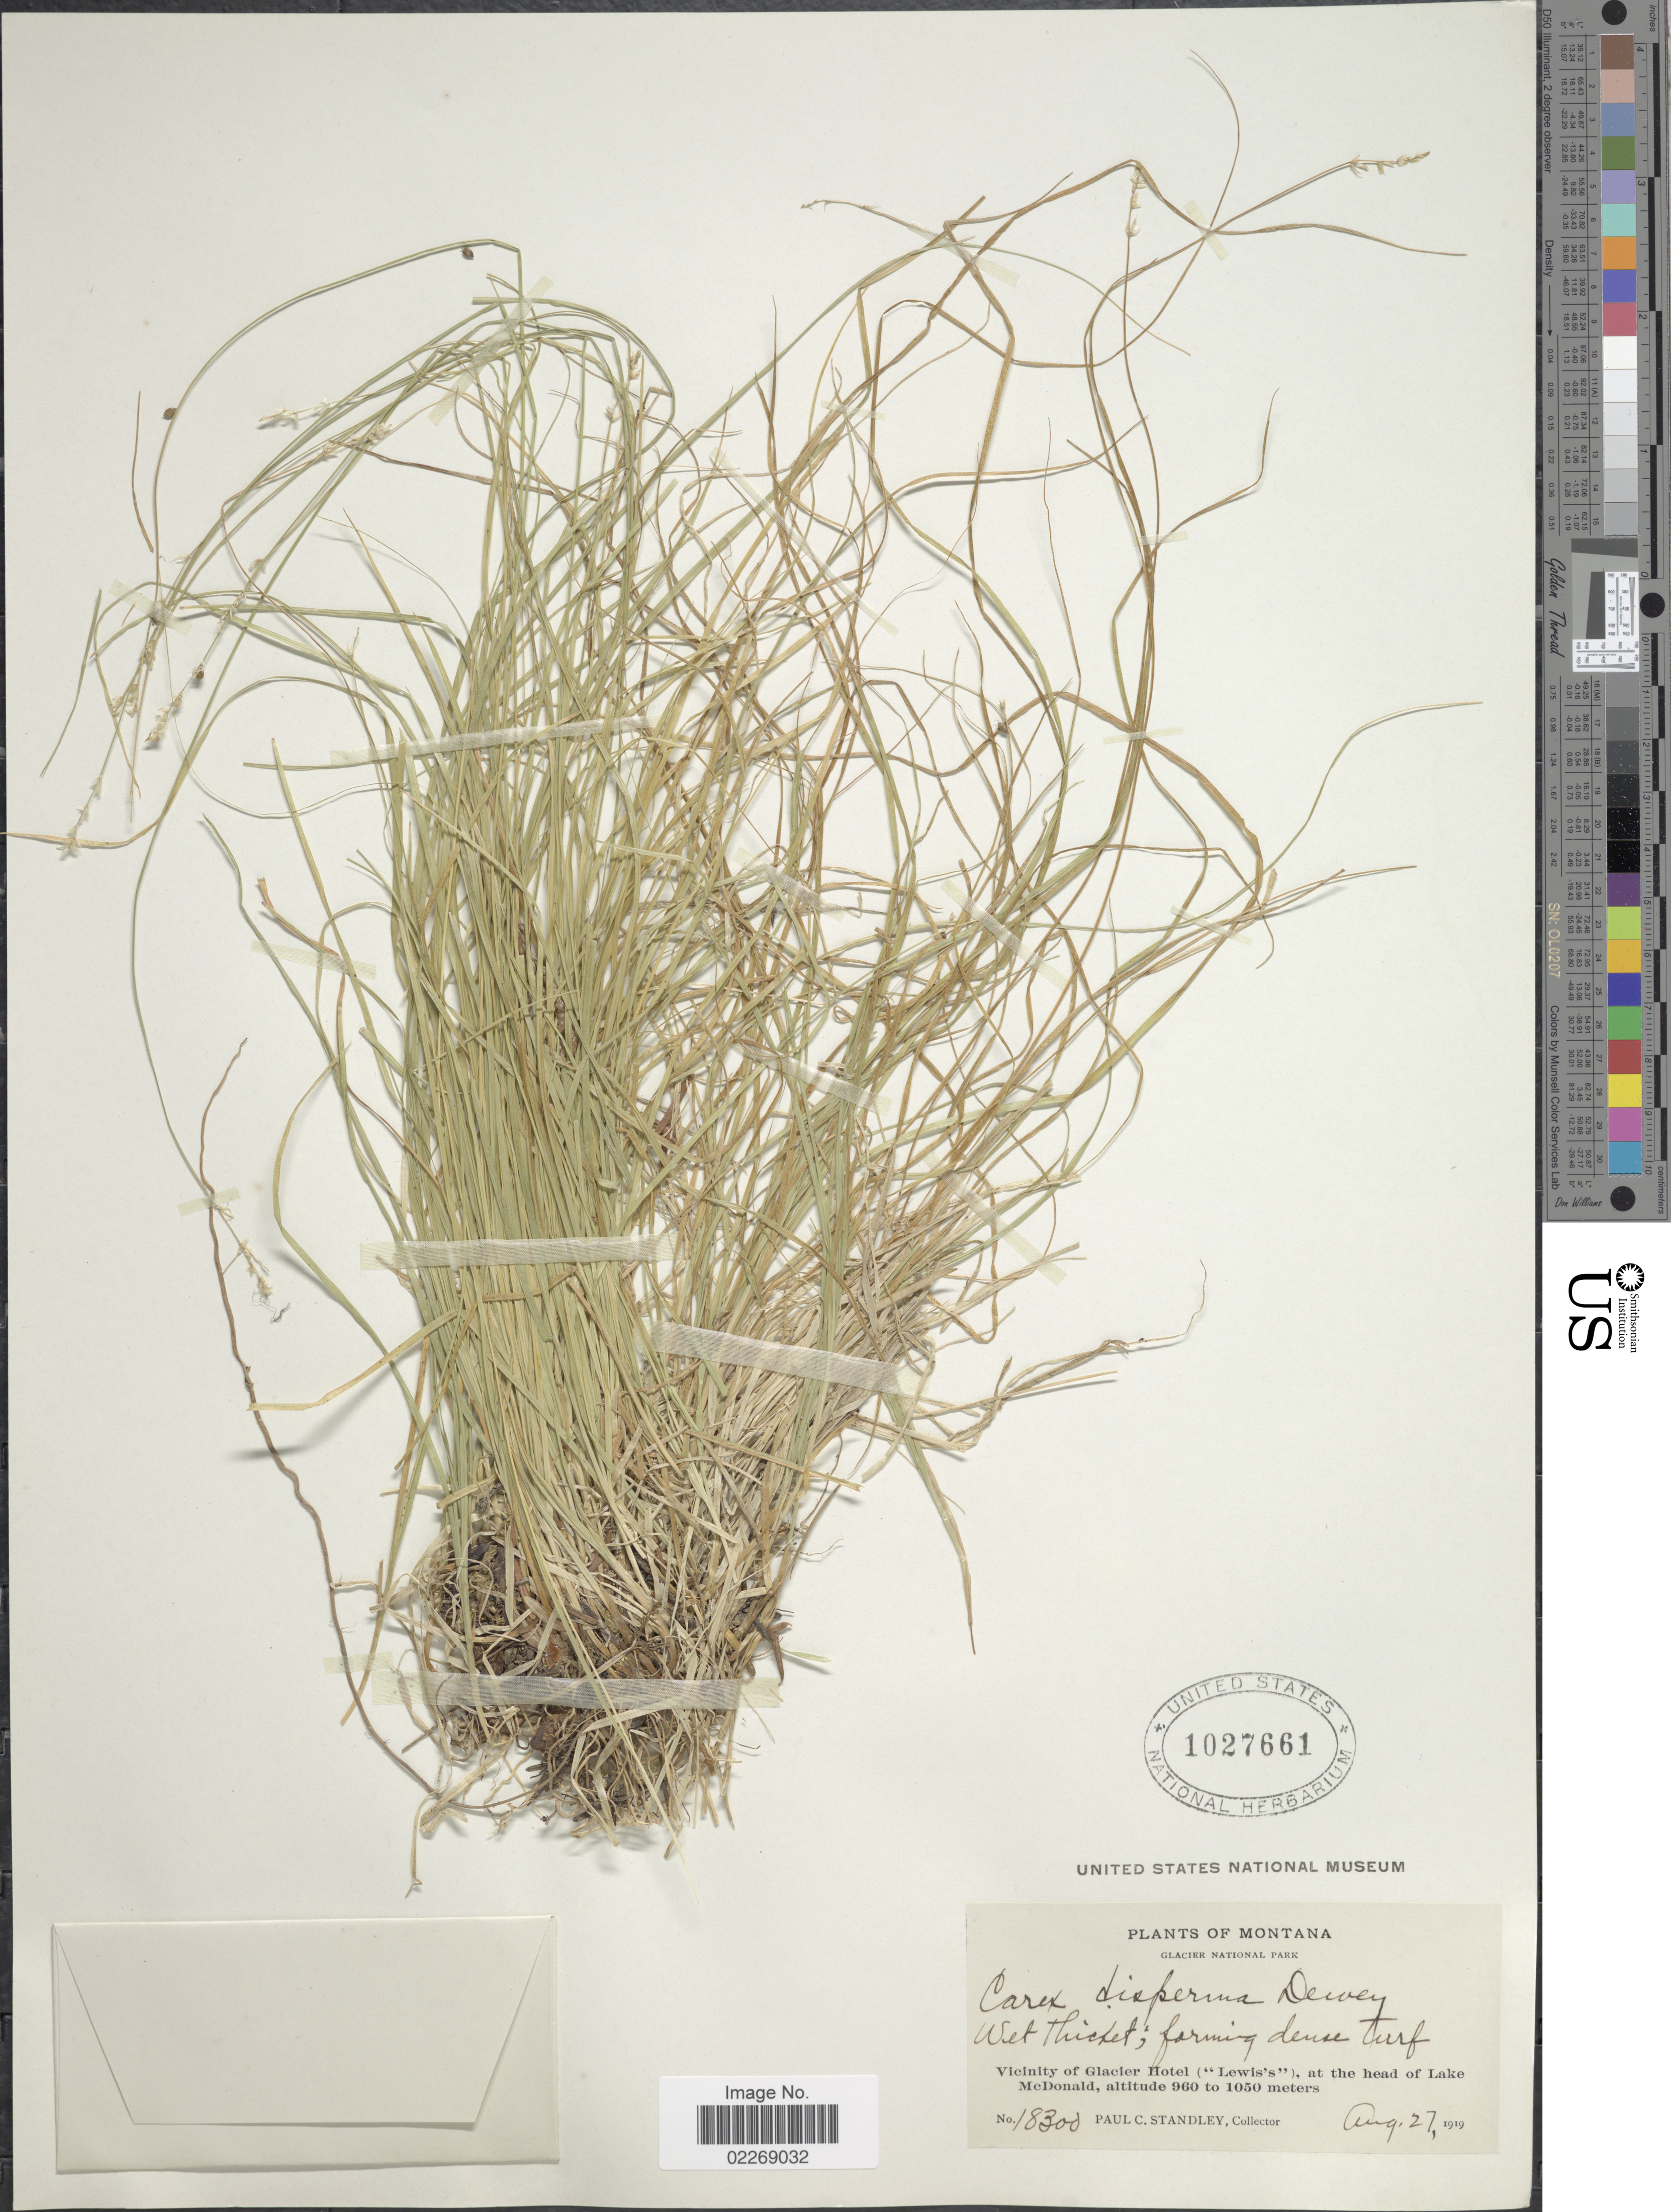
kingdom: Plantae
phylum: Tracheophyta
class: Liliopsida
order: Poales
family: Cyperaceae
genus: Carex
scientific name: Carex disperma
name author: Dewey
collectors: P. C. Standley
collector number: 18300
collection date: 1919-08-27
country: United States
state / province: Montana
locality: Glacier National Park, Wet thicket; forming dense turf, Vicinity of Glacier Hotel ('Lewis') at the head of Lake McDonald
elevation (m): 960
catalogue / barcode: US 1027661